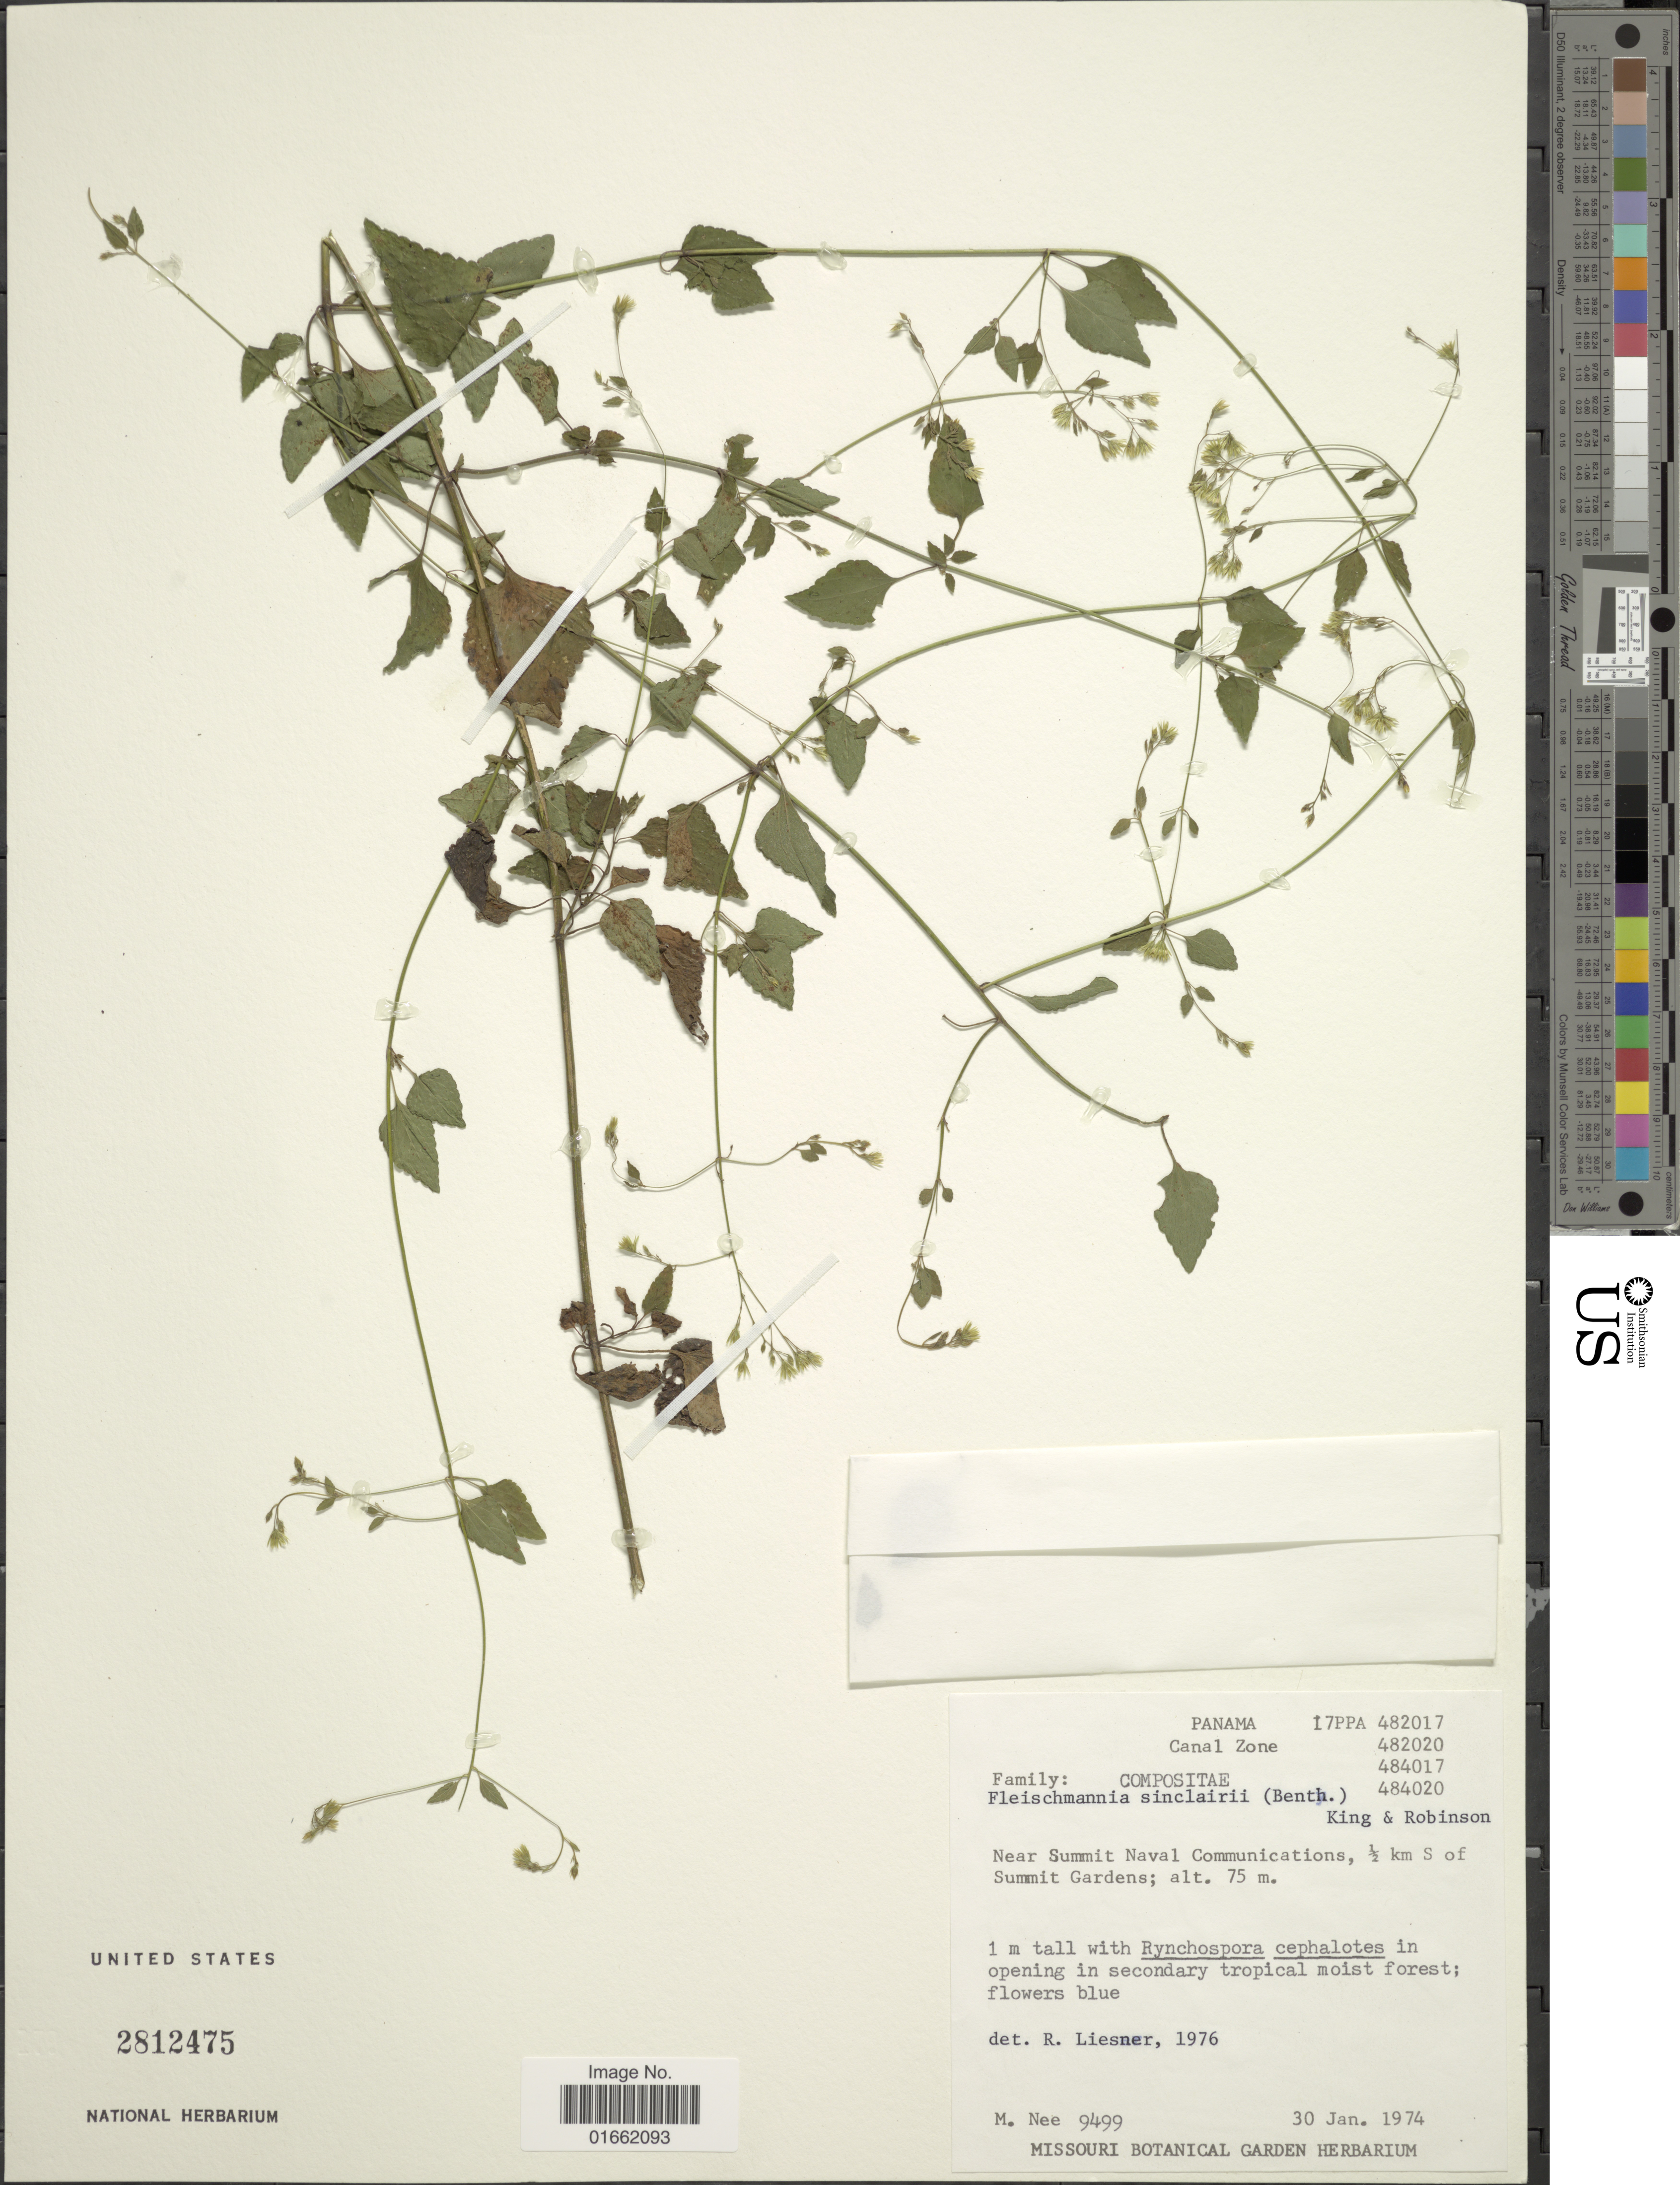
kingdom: Plantae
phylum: Tracheophyta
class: Magnoliopsida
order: Asterales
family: Asteraceae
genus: Fleischmannia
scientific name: Fleischmannia sinclairii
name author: (Benth. ex Oerst.) R.M. King & H. Rob.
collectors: M. Nee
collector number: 9499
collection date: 1974-01-30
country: Panama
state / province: Colón / Panamá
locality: Canal Zone. Near Summit Naval Communications, ½ km S of Summit Gardens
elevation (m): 75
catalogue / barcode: US 2812475